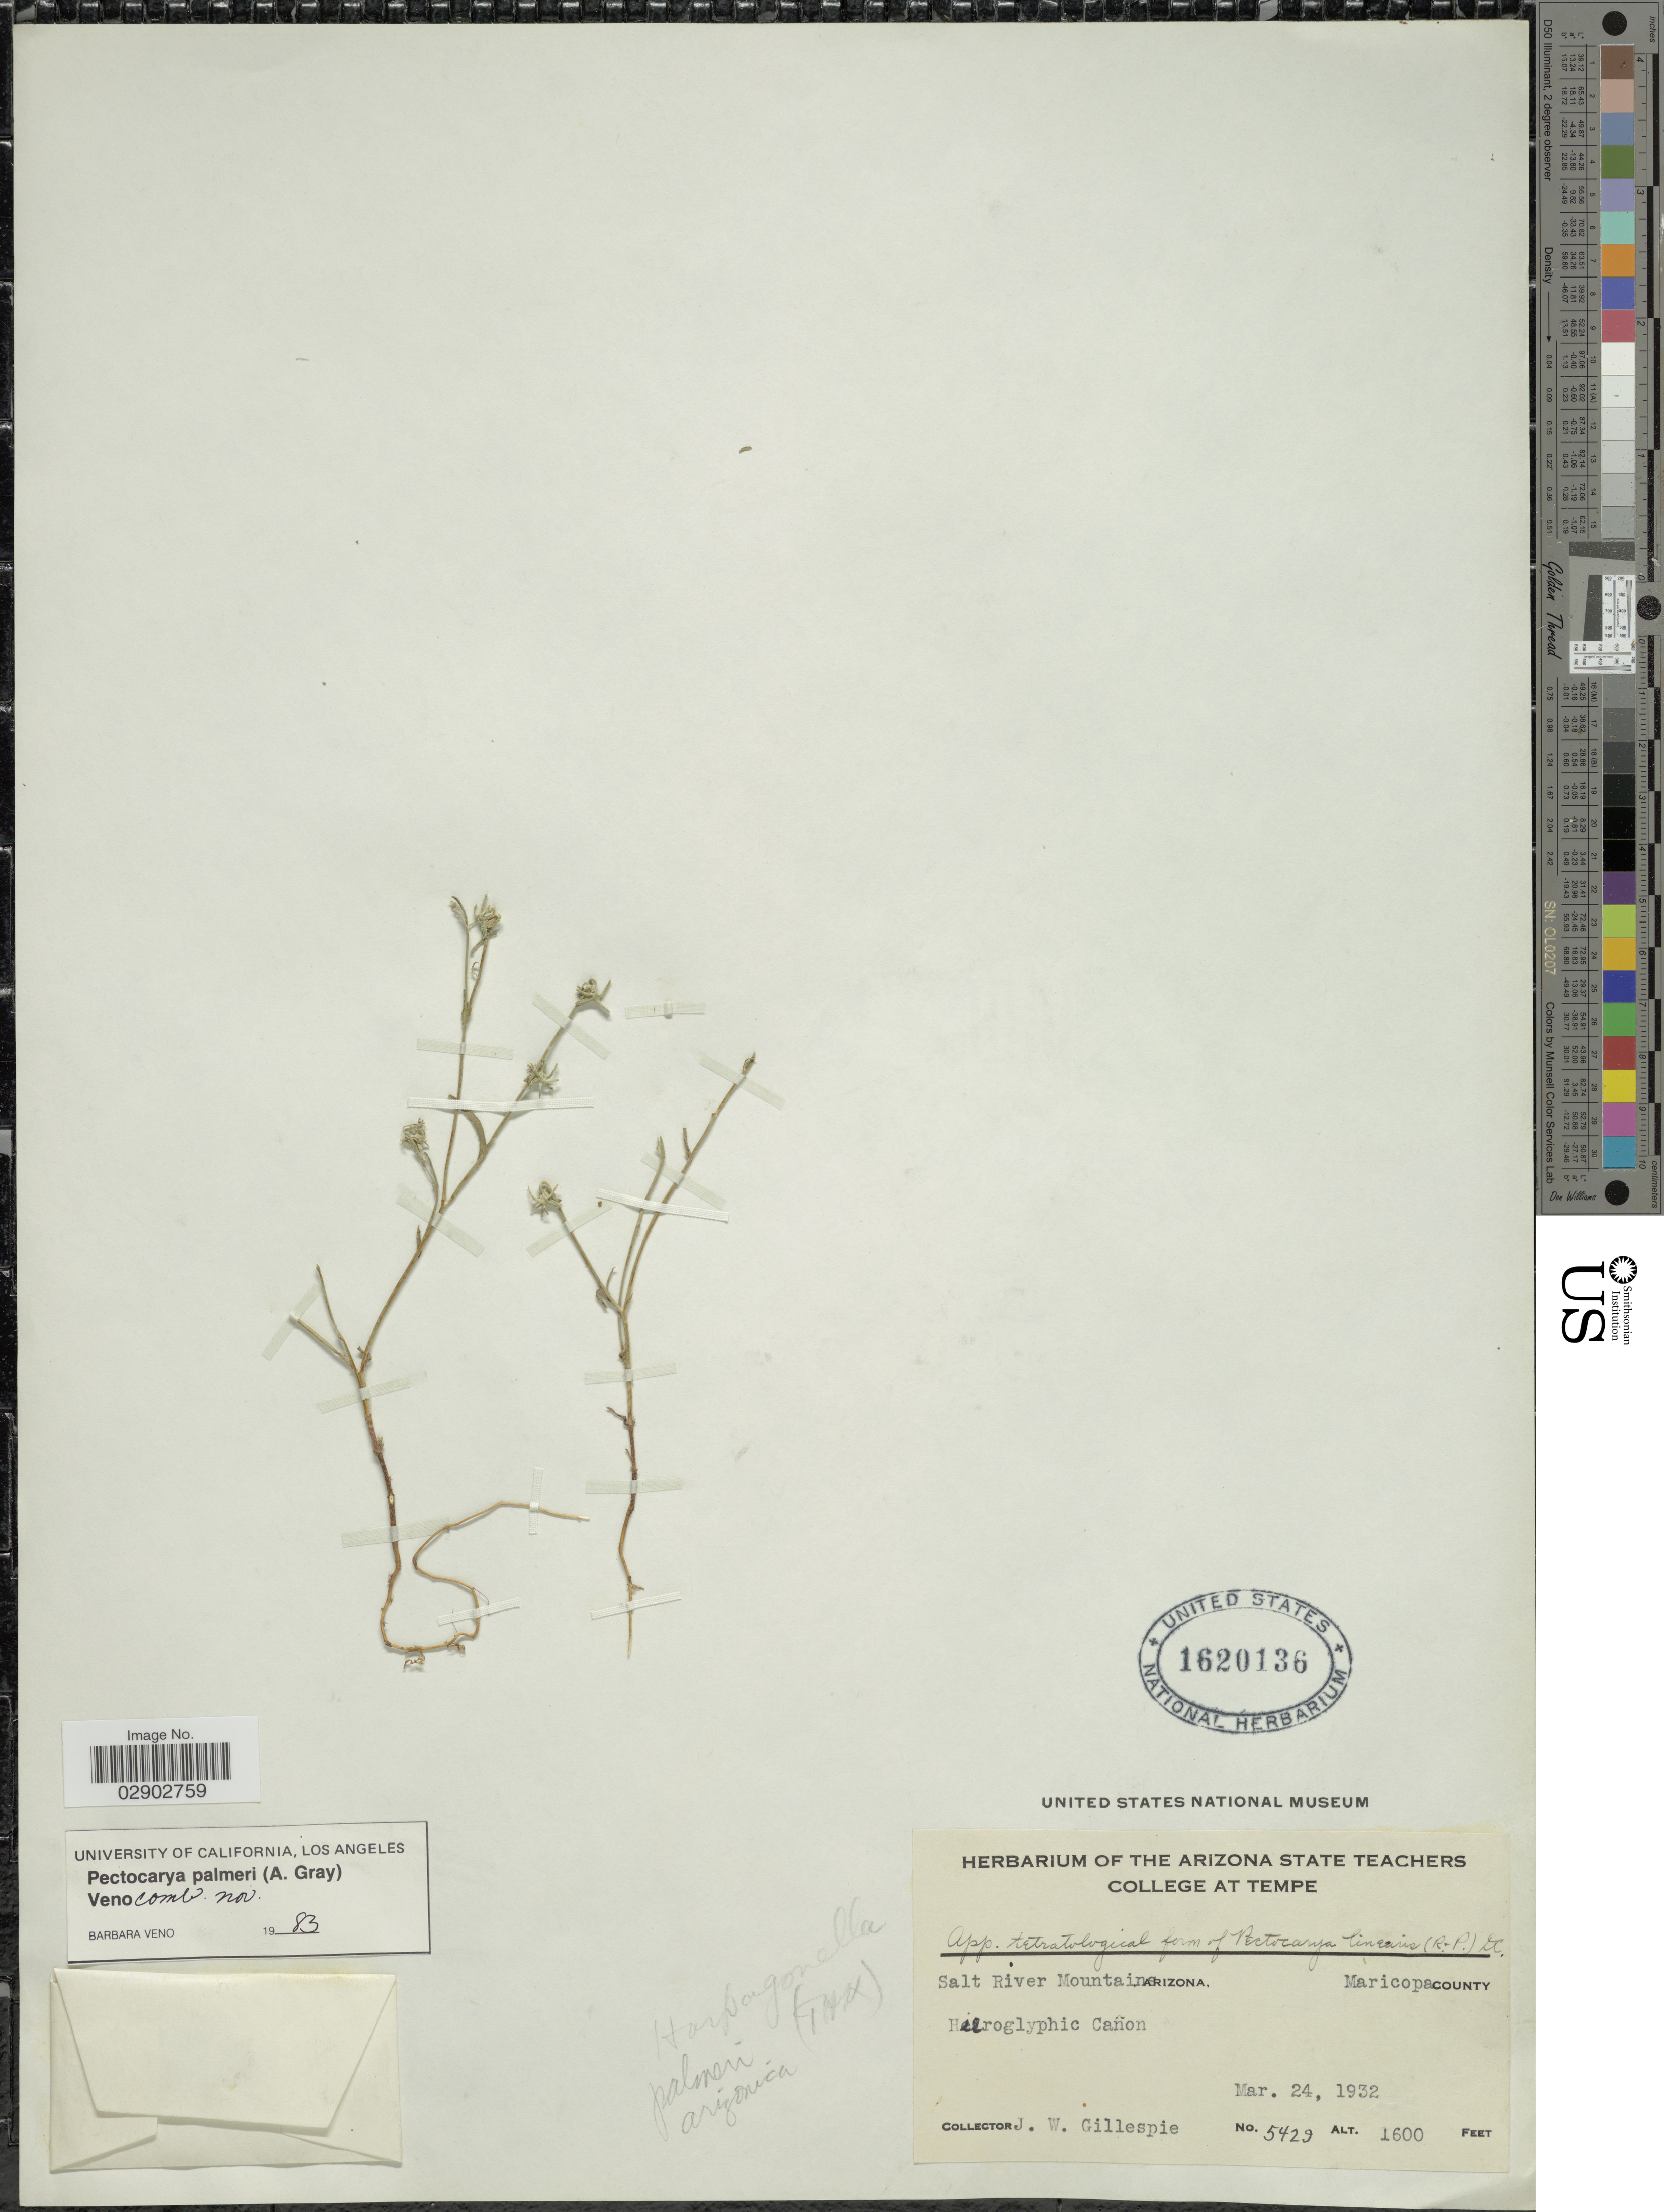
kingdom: Plantae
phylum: Tracheophyta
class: Magnoliopsida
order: Boraginales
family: Boraginaceae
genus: Harpagonella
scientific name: Harpagonella palmeri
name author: A. Gray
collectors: J. W. Gillespie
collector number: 5429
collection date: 1932-03-24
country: United States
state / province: Arizona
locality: Salt River Mountains. Maricopa county. Hieroglyphic Cañon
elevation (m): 488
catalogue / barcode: US 1620136